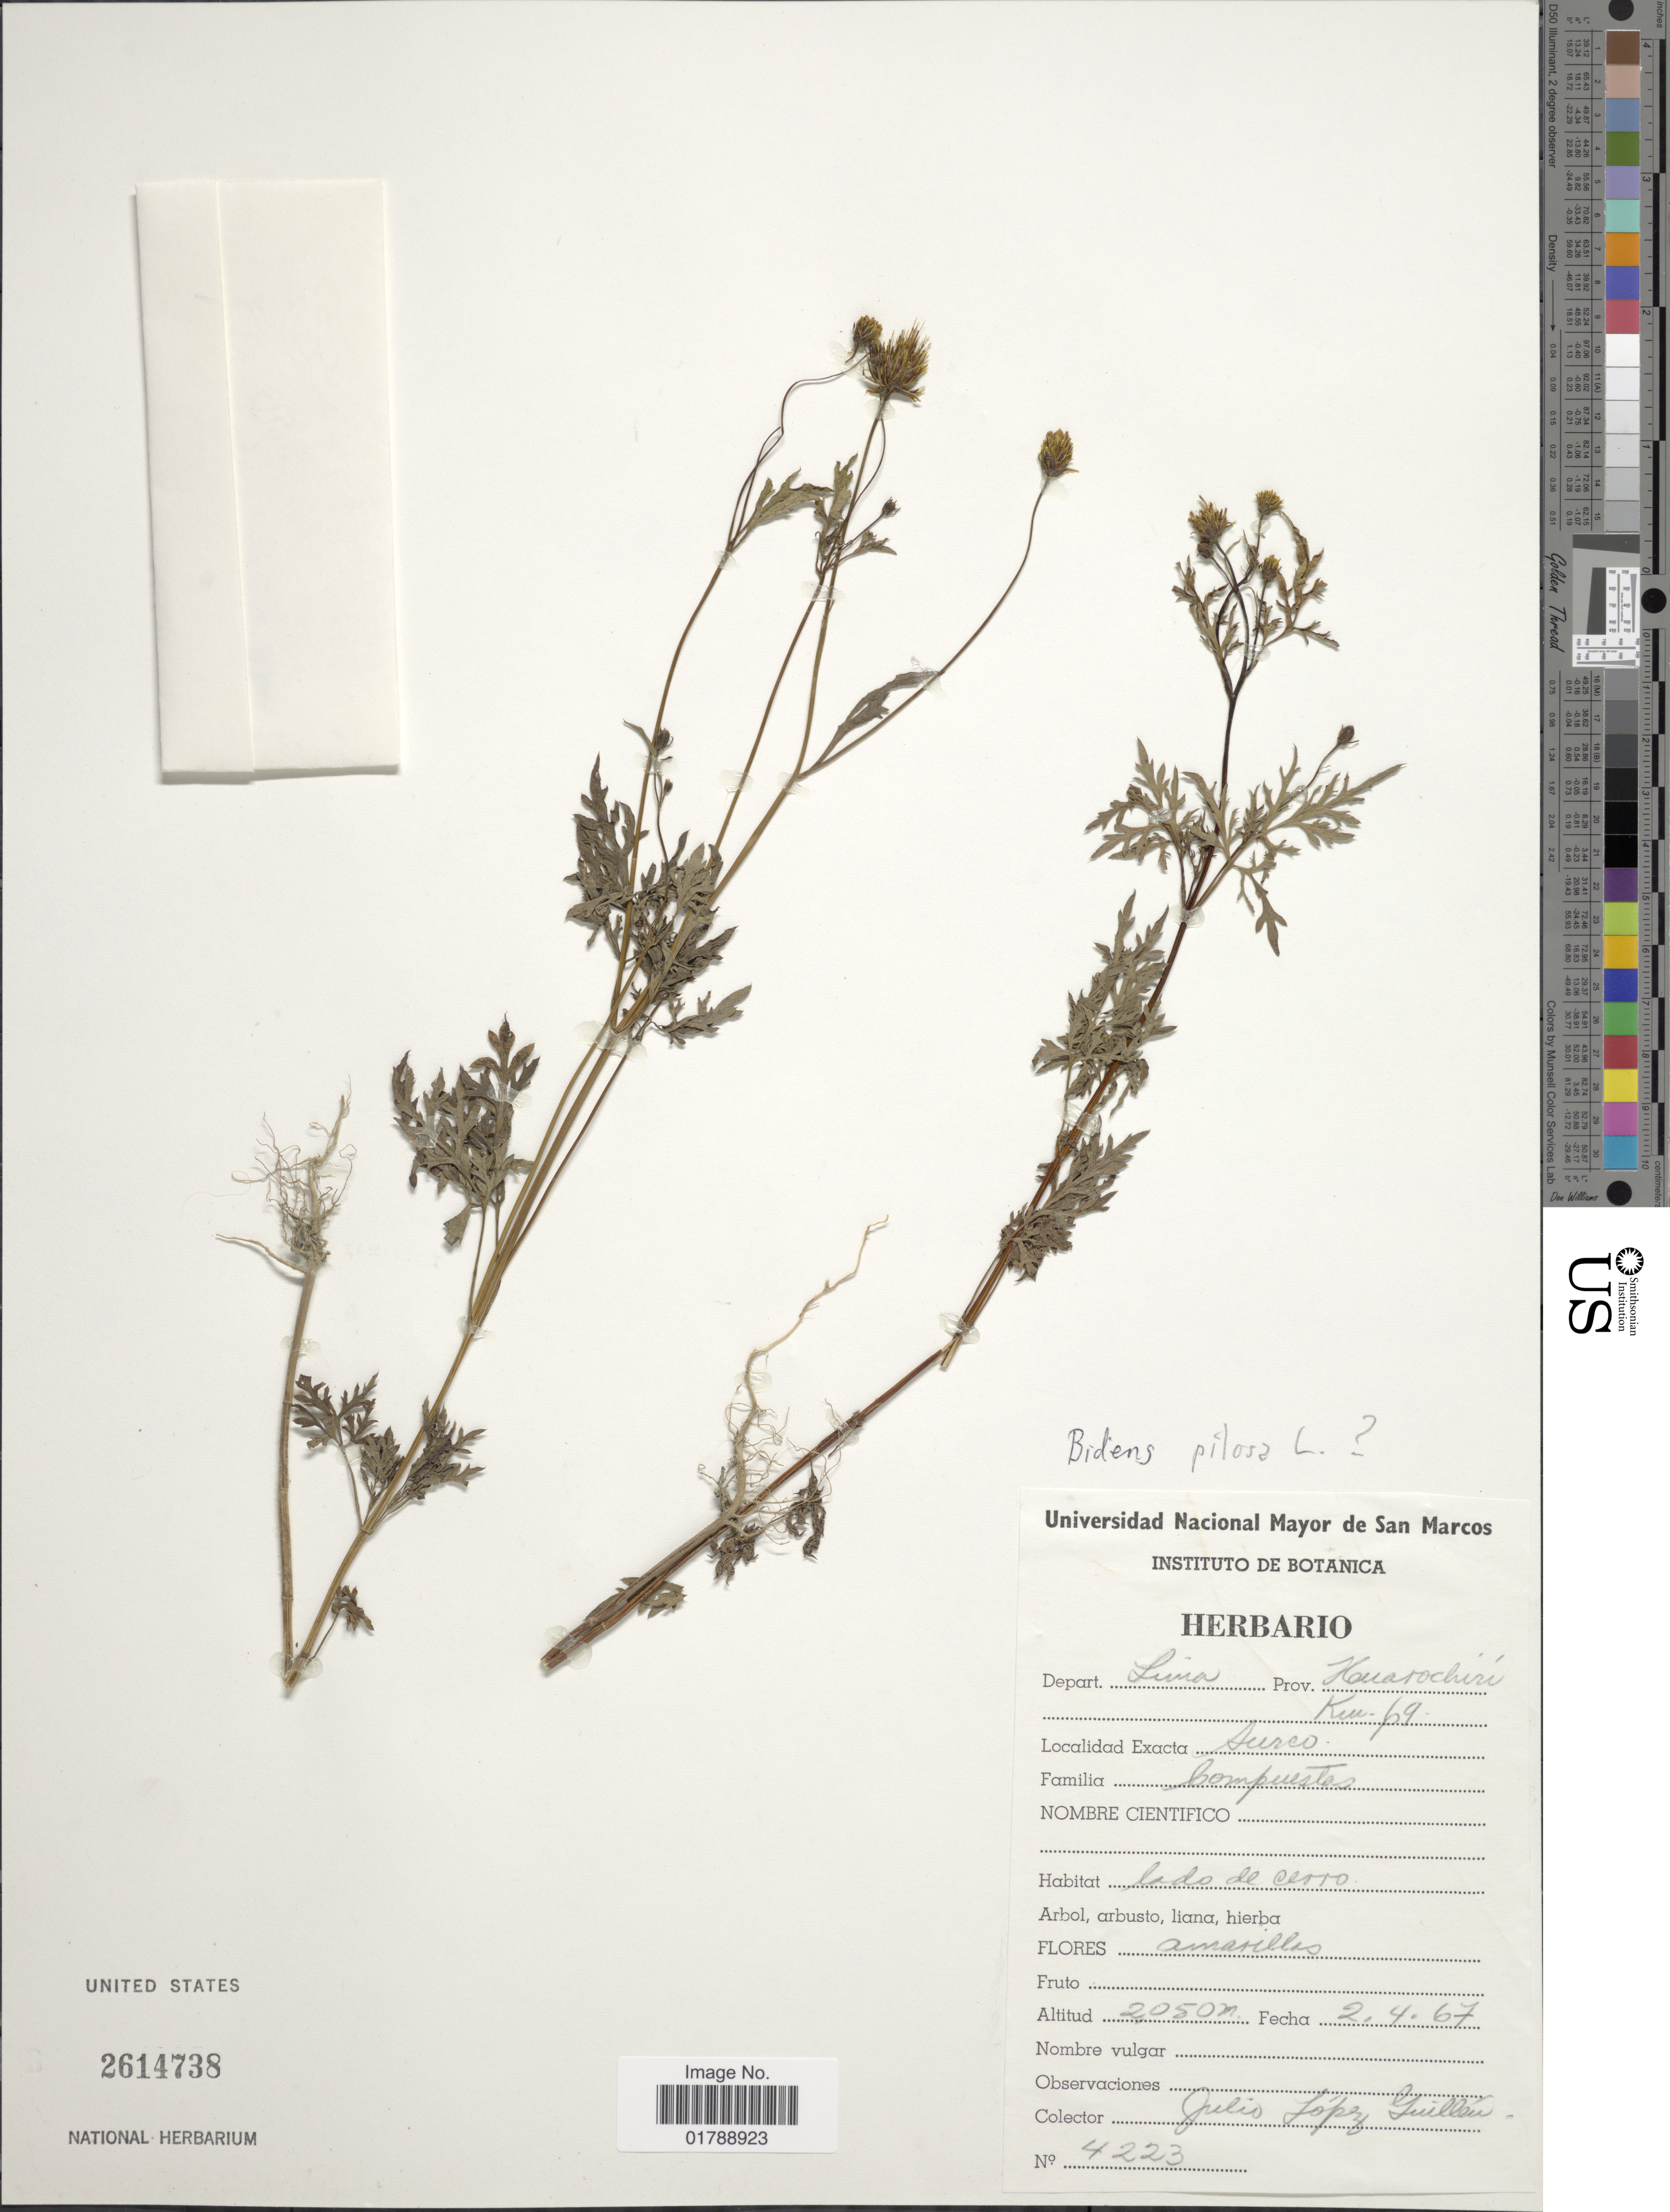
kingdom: Plantae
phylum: Tracheophyta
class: Magnoliopsida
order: Asterales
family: Asteraceae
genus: Bidens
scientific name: Bidens pilosa var. radiata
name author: (Sch. Bip.) J.A. Schmidt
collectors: J. López Guillén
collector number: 4223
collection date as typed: Transcribed d/m/y: 2/4/67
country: Peru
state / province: Lima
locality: Prov. Huarochirí. km. 69. Surco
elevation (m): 2050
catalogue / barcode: US 2614738